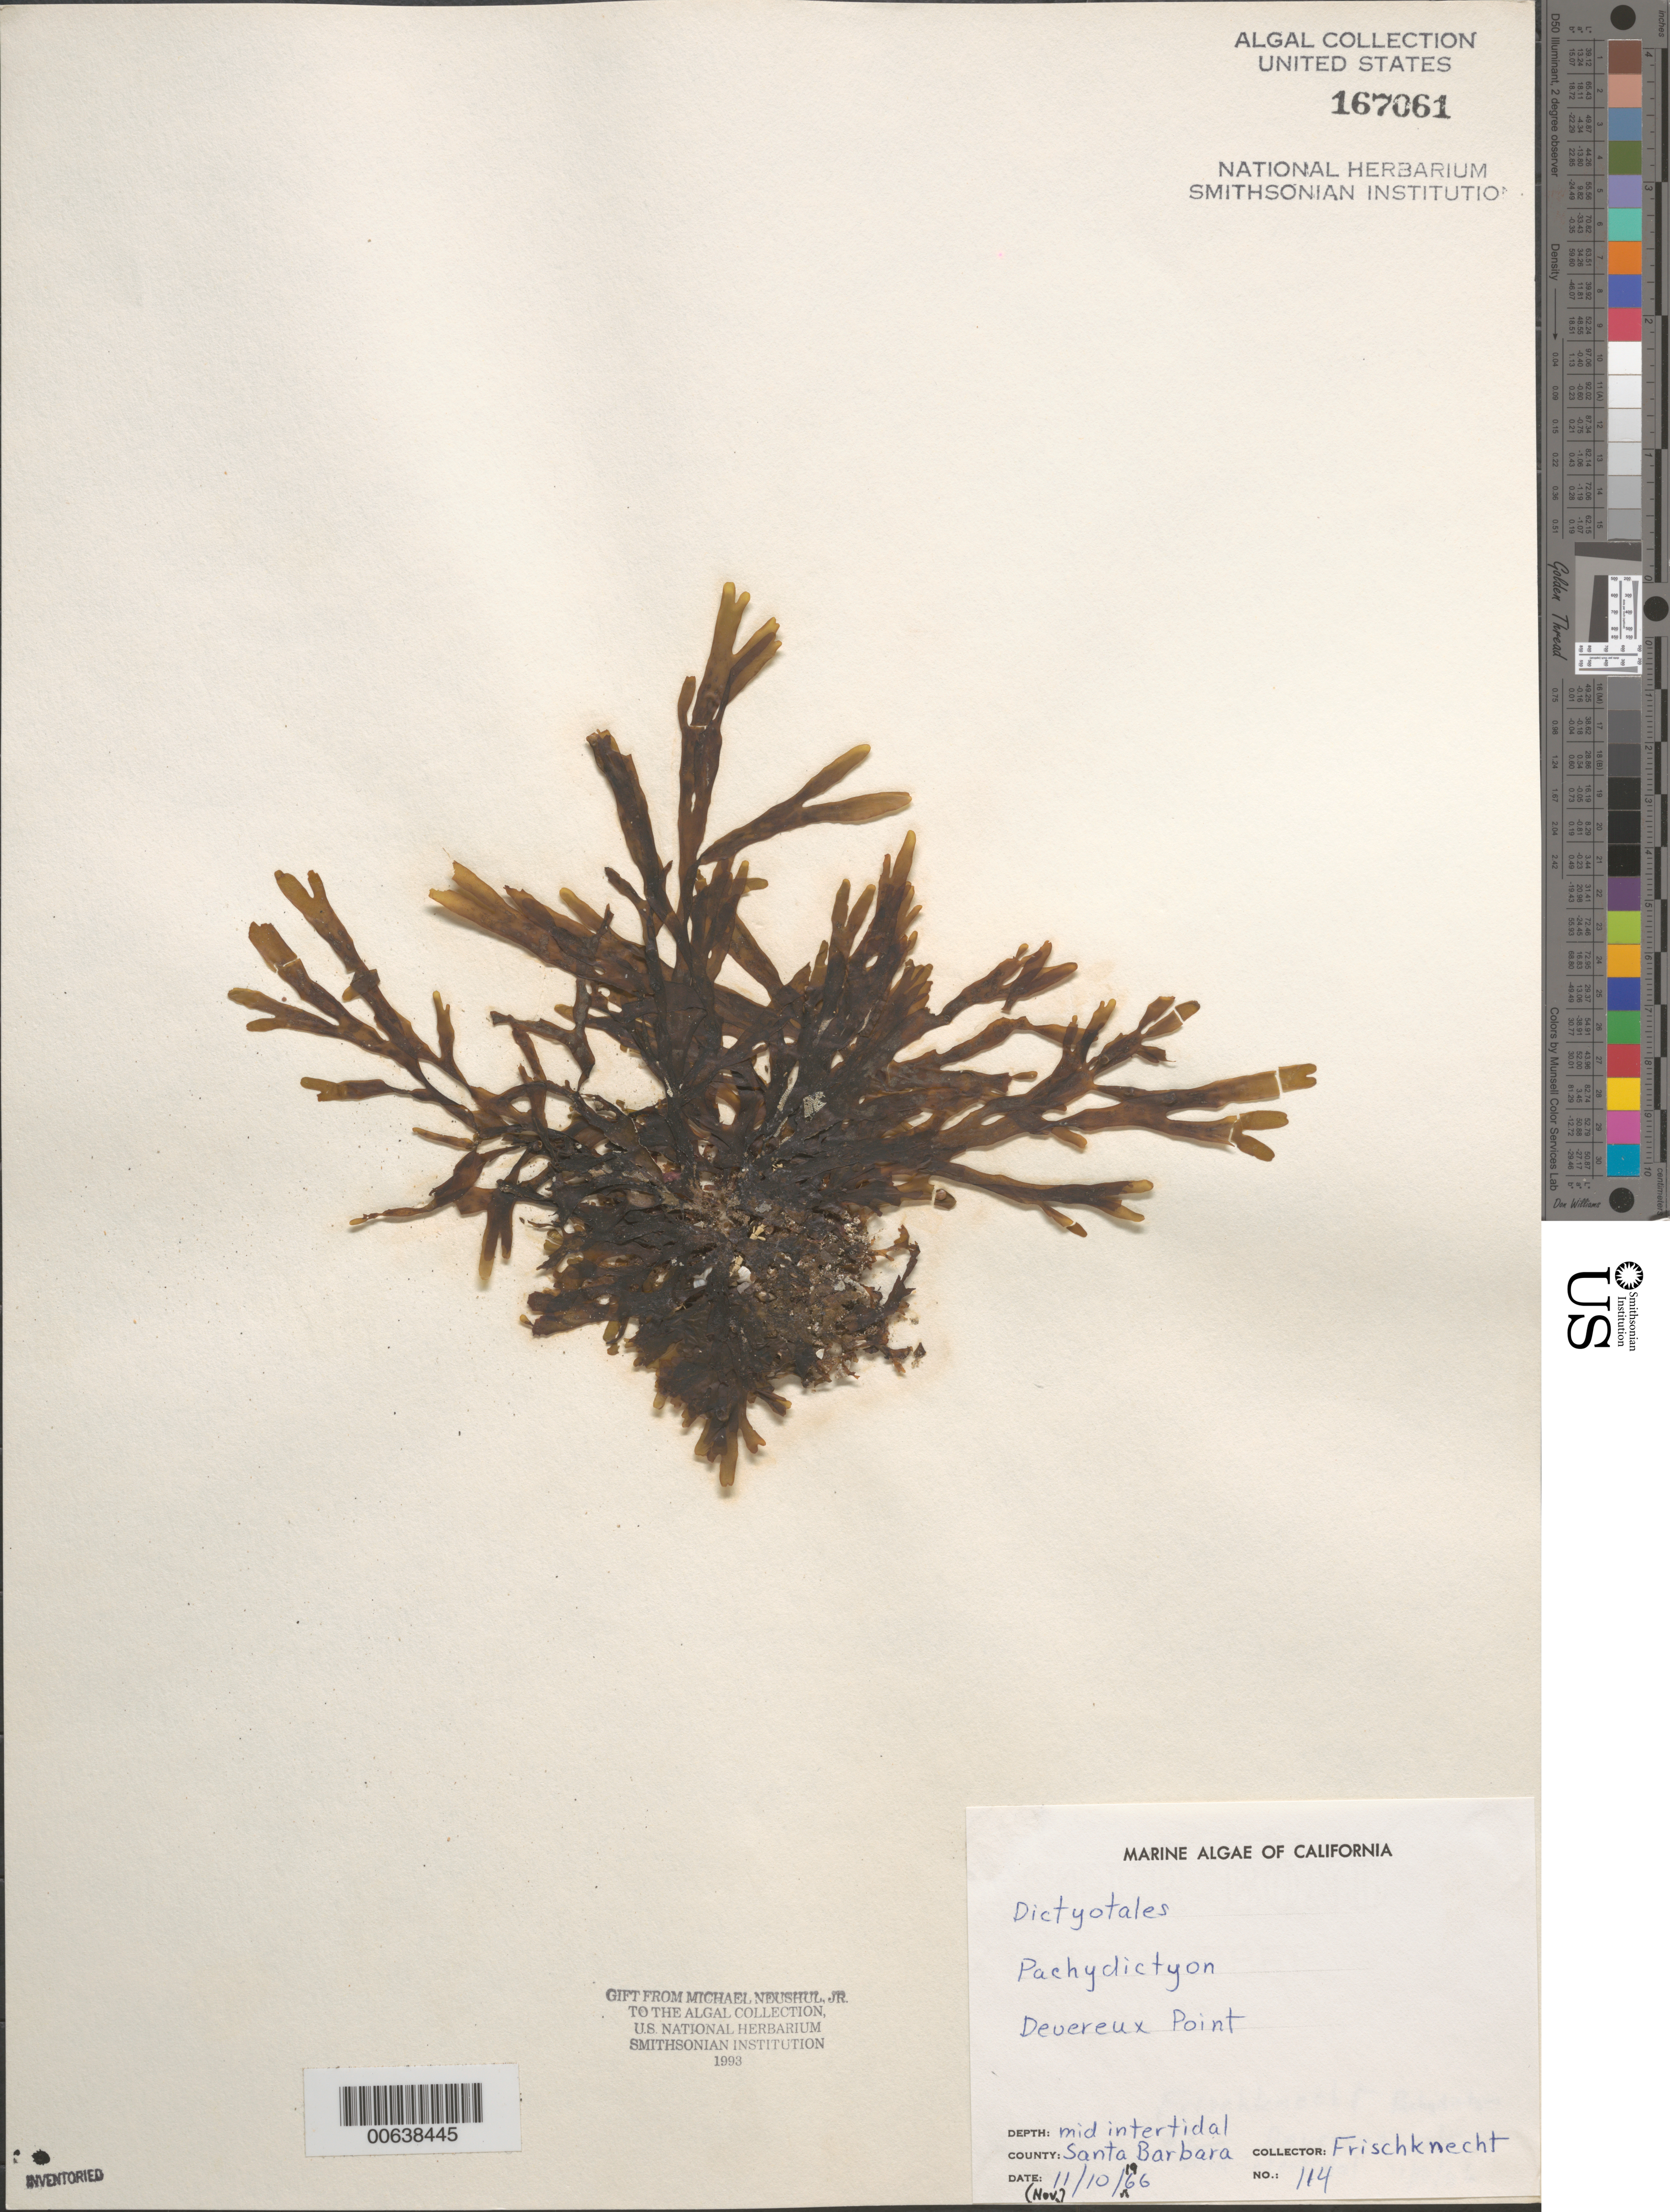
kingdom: Chromista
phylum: Ochrophyta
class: Phaeophyceae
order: Dictyotales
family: Dictyotaceae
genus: Dictyota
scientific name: Dictyota sp.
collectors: -. Frischknecht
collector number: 114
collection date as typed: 10 Nov 1966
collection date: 1966-11-10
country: United States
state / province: California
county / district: Santa Barbara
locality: Devereux Point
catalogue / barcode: US 167061